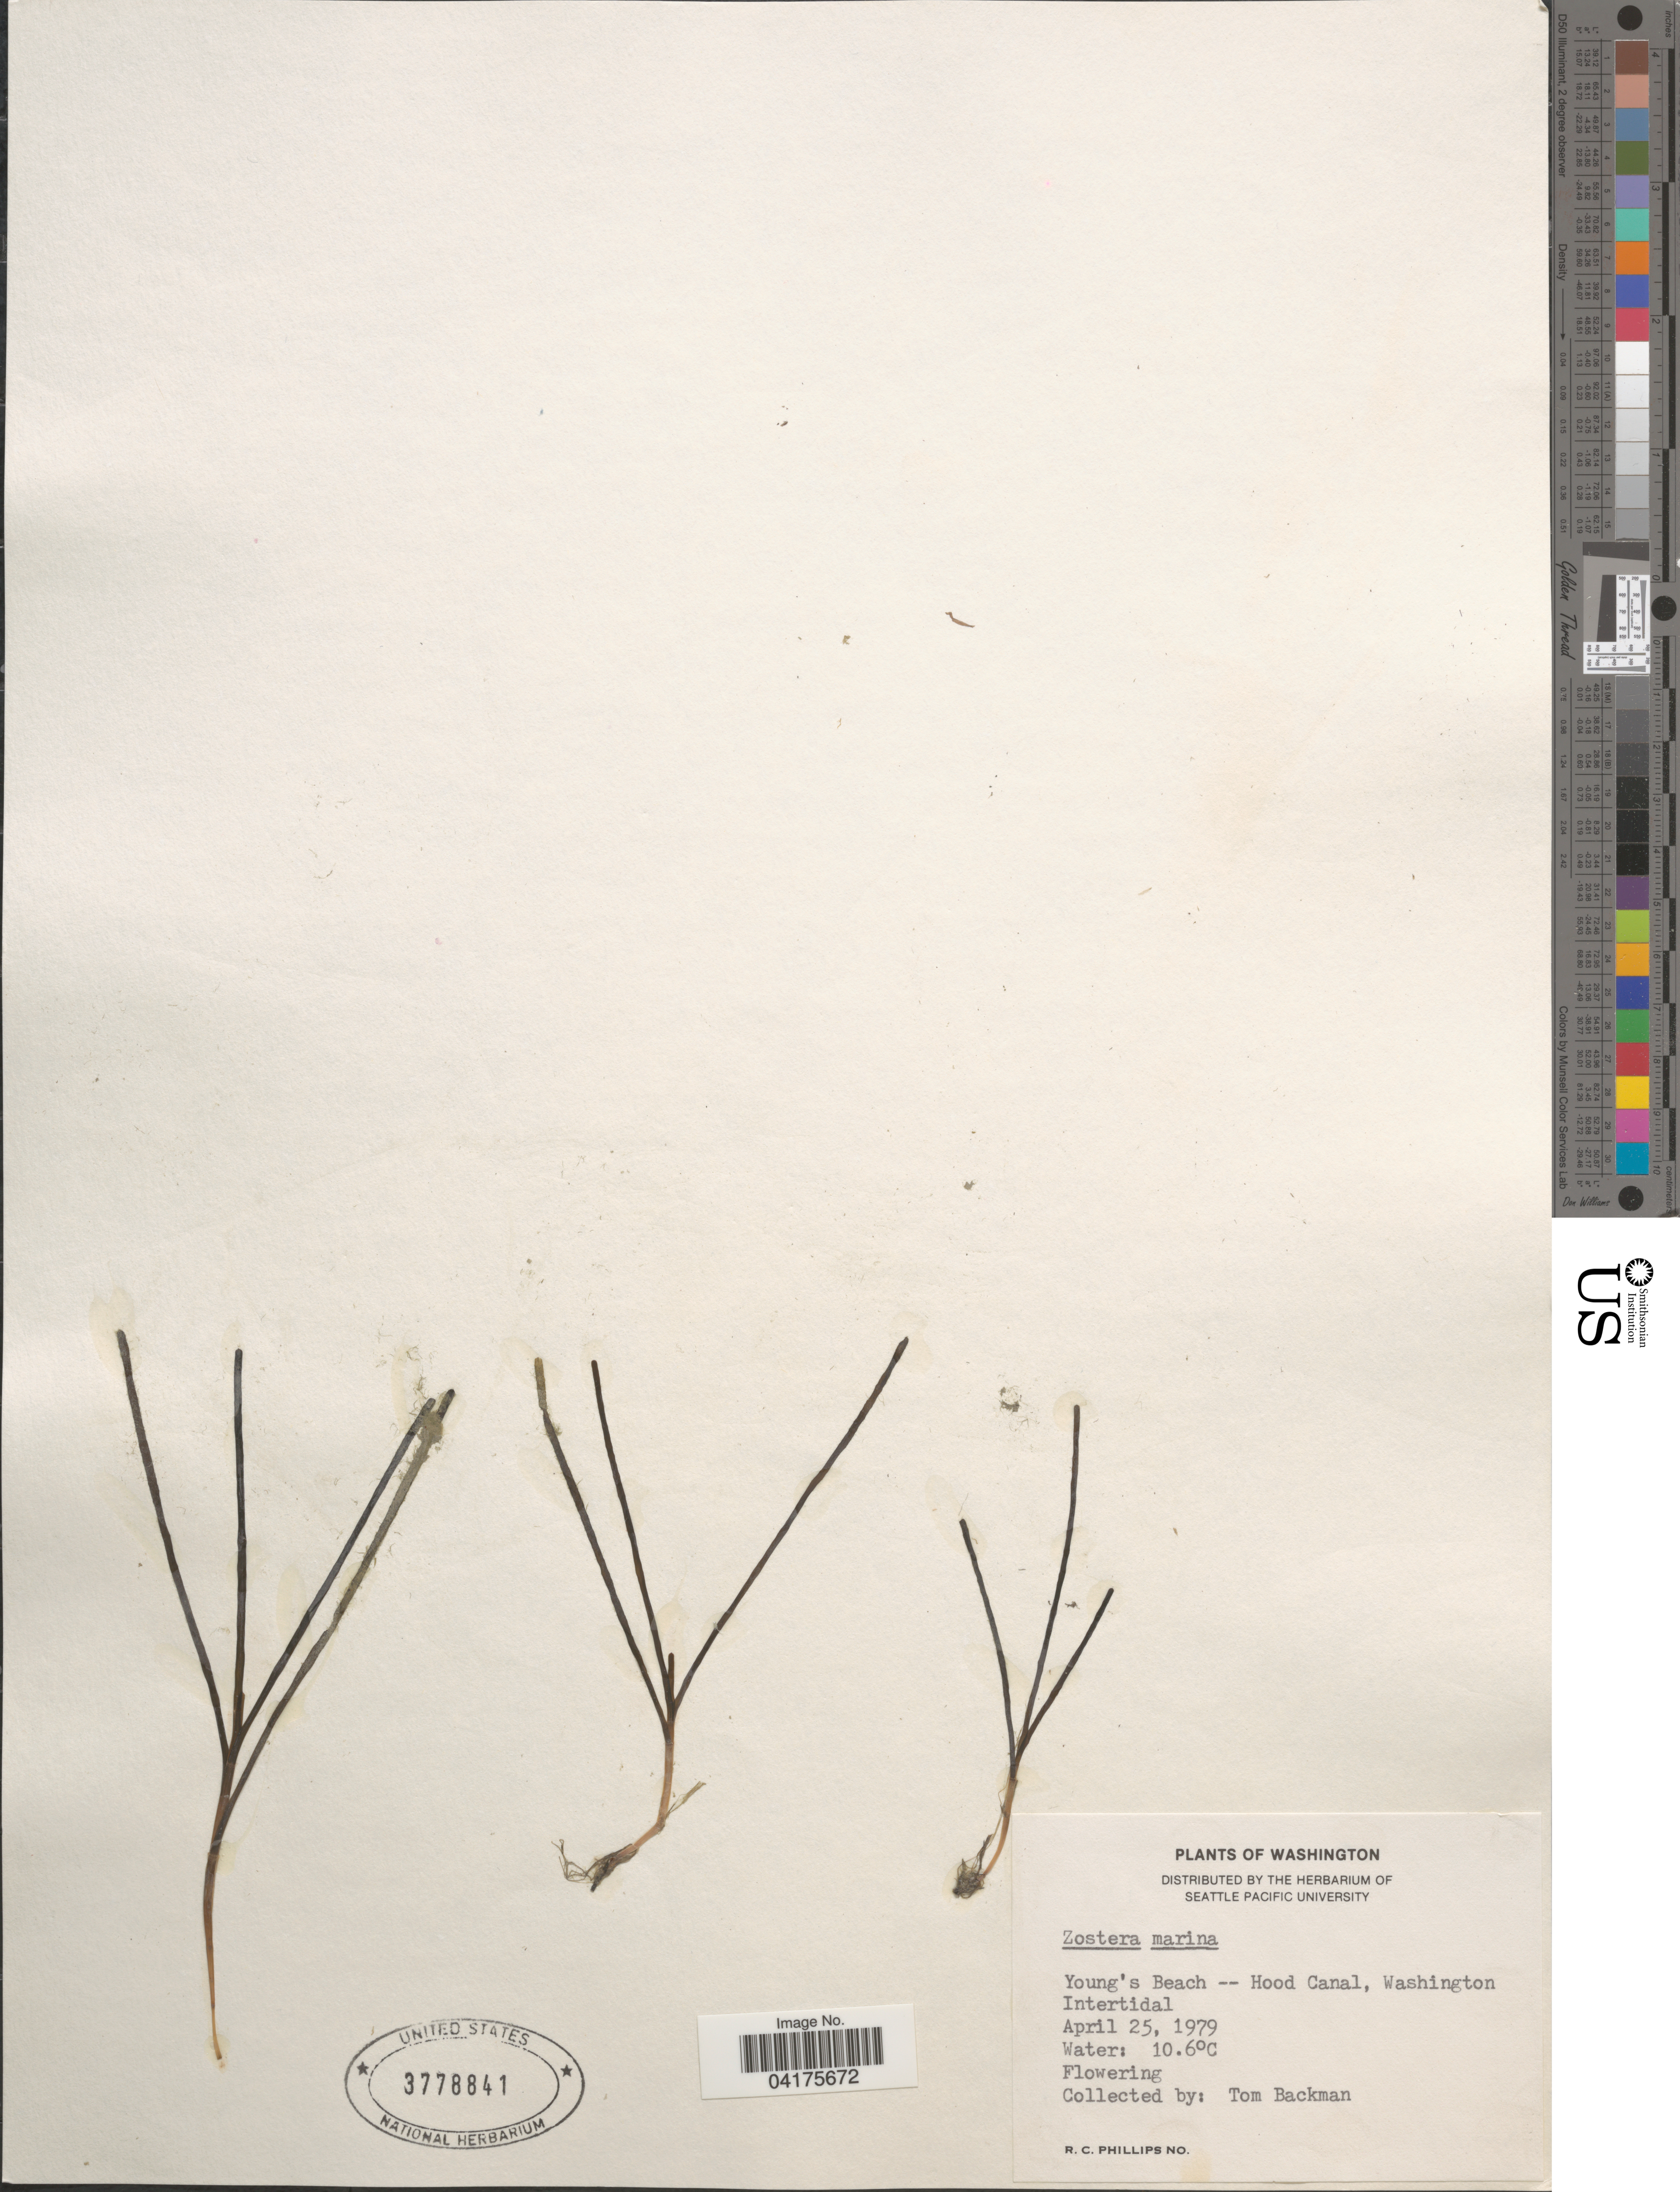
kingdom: Plantae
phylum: Tracheophyta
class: Liliopsida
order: Alismatales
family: Zosteraceae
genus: Zostera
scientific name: Zostera marina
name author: L.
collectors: T. Backman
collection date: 1979-04-25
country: United States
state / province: Washington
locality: Young's Beach -- Hood Canal.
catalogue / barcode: US 3778841